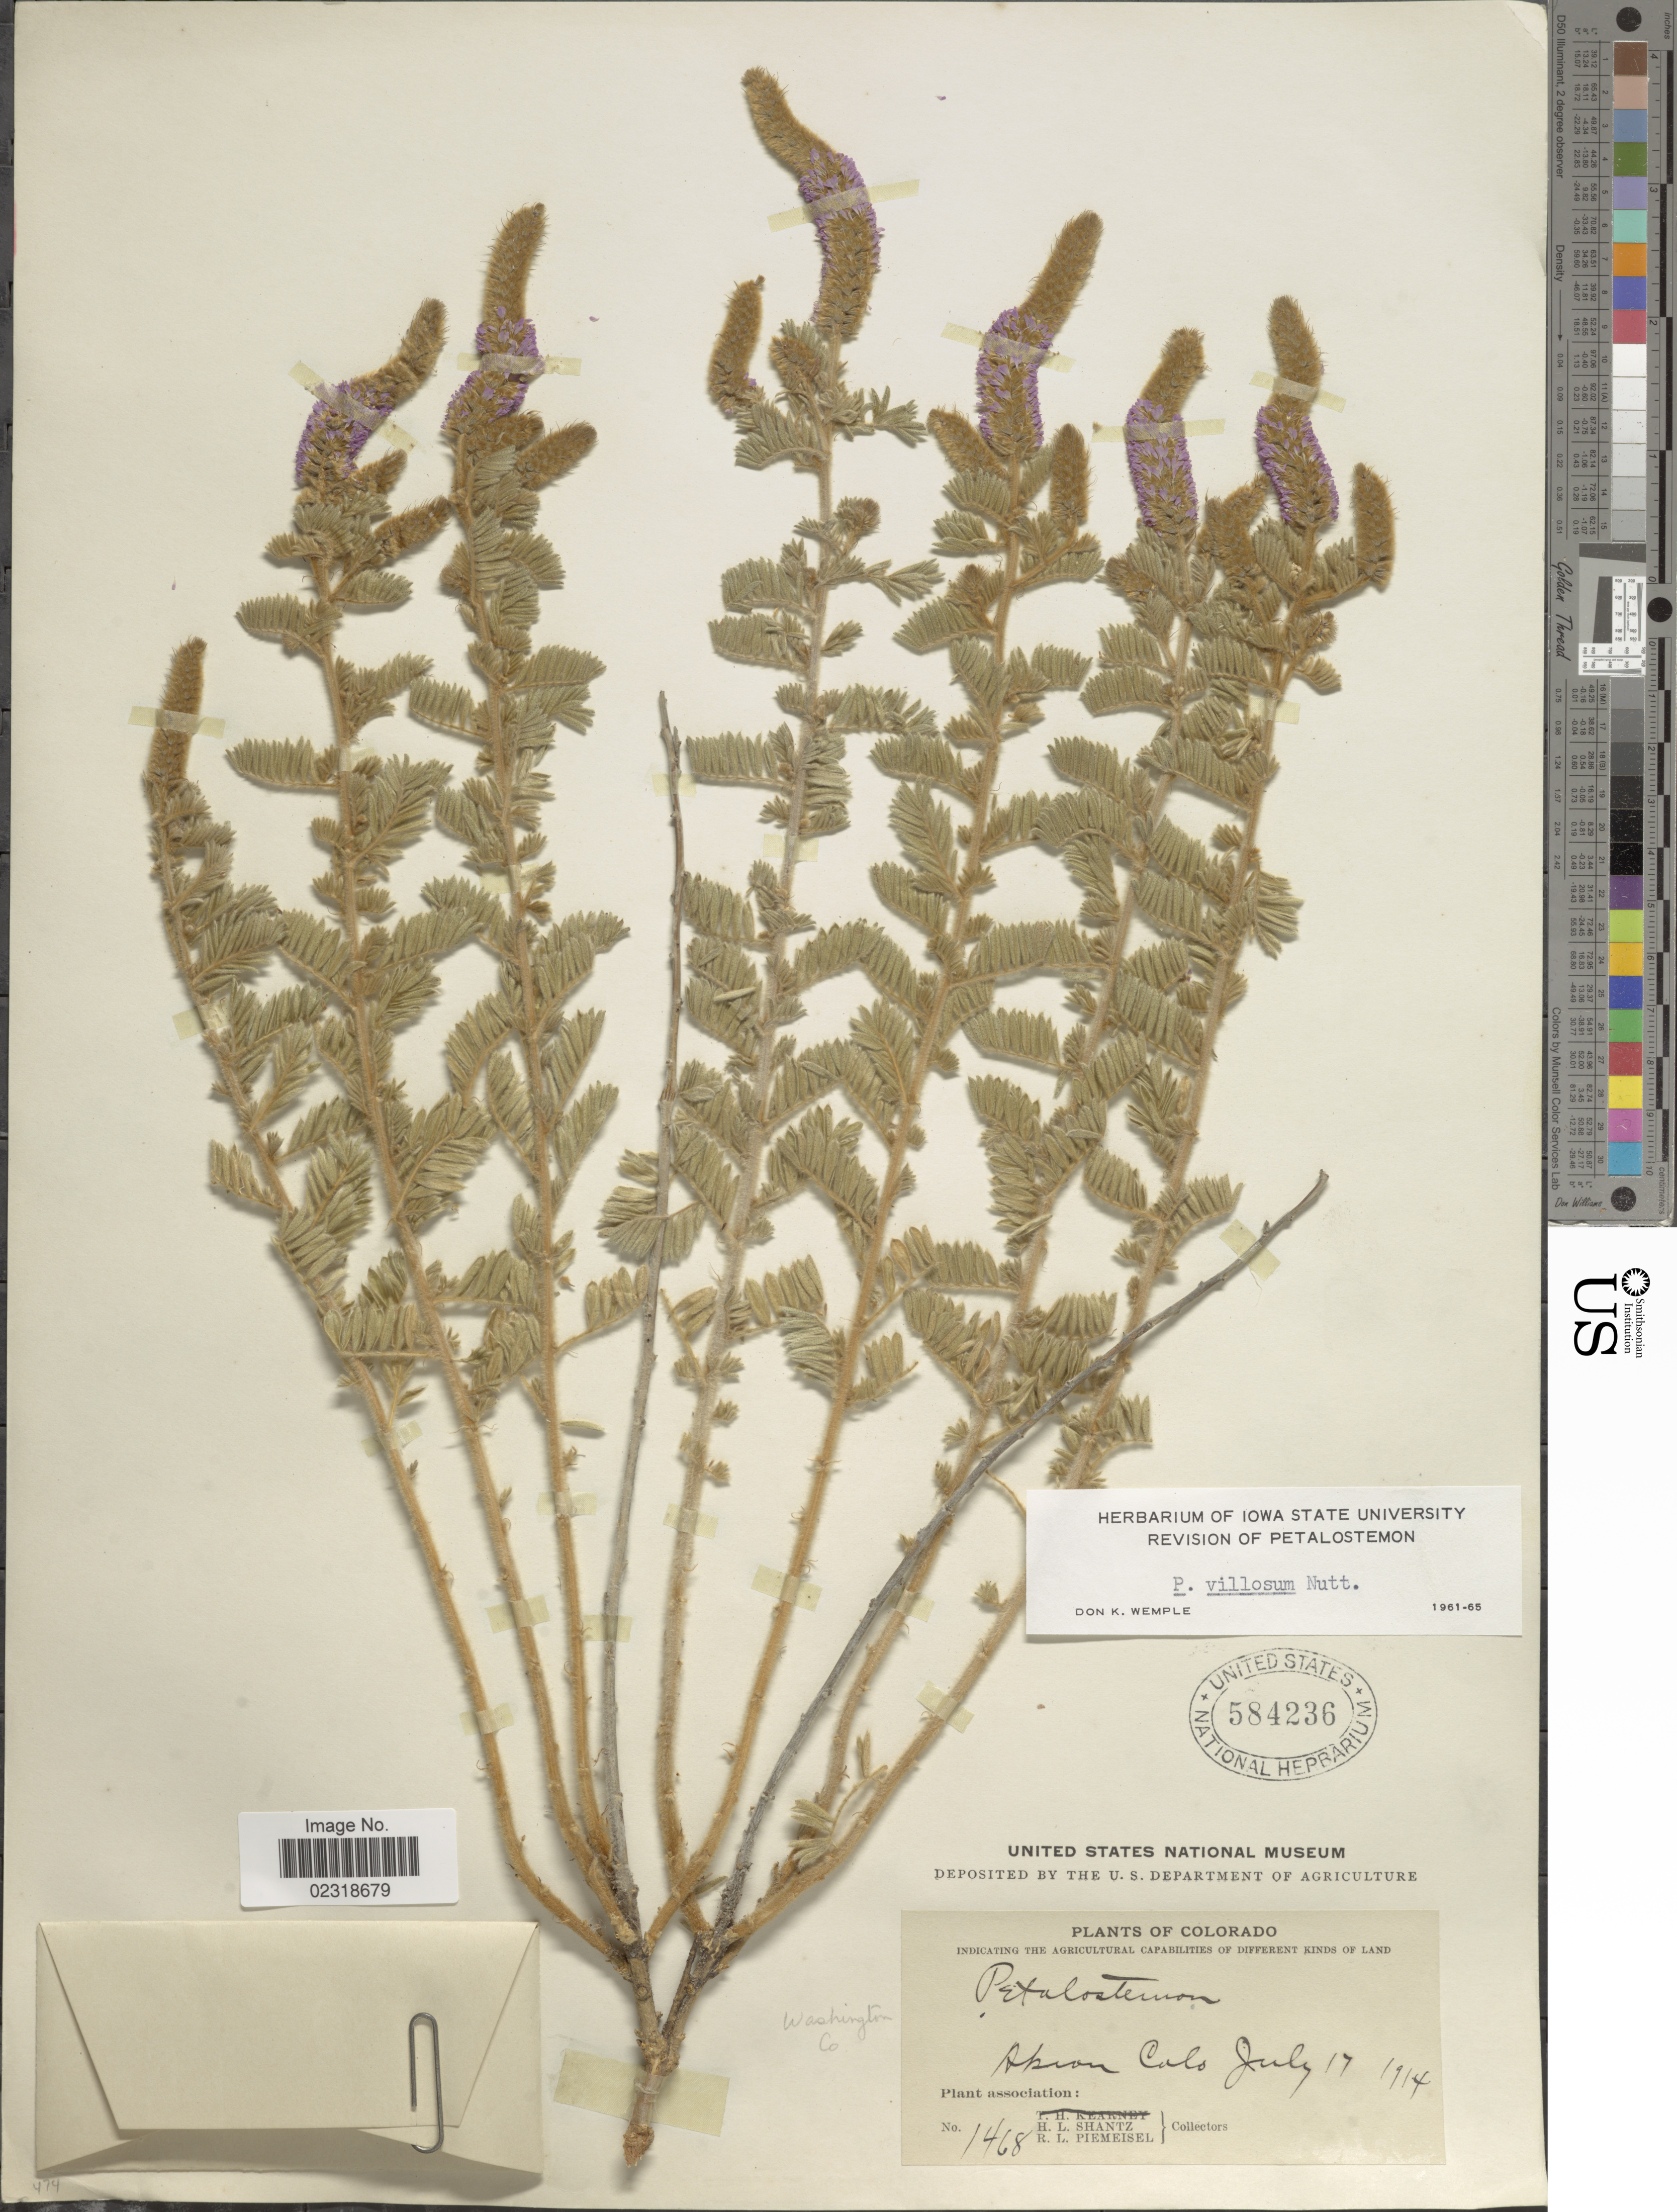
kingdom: Plantae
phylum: Tracheophyta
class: Magnoliopsida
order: Fabales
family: Fabaceae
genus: Dalea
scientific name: Dalea villosa var. villosa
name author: (Nutt.) Spreng.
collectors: H. Shantz & R. L. Piemeisel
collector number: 1468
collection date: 1914-07-17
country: United States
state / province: Colorado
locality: Akron Colo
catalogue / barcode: US 584236